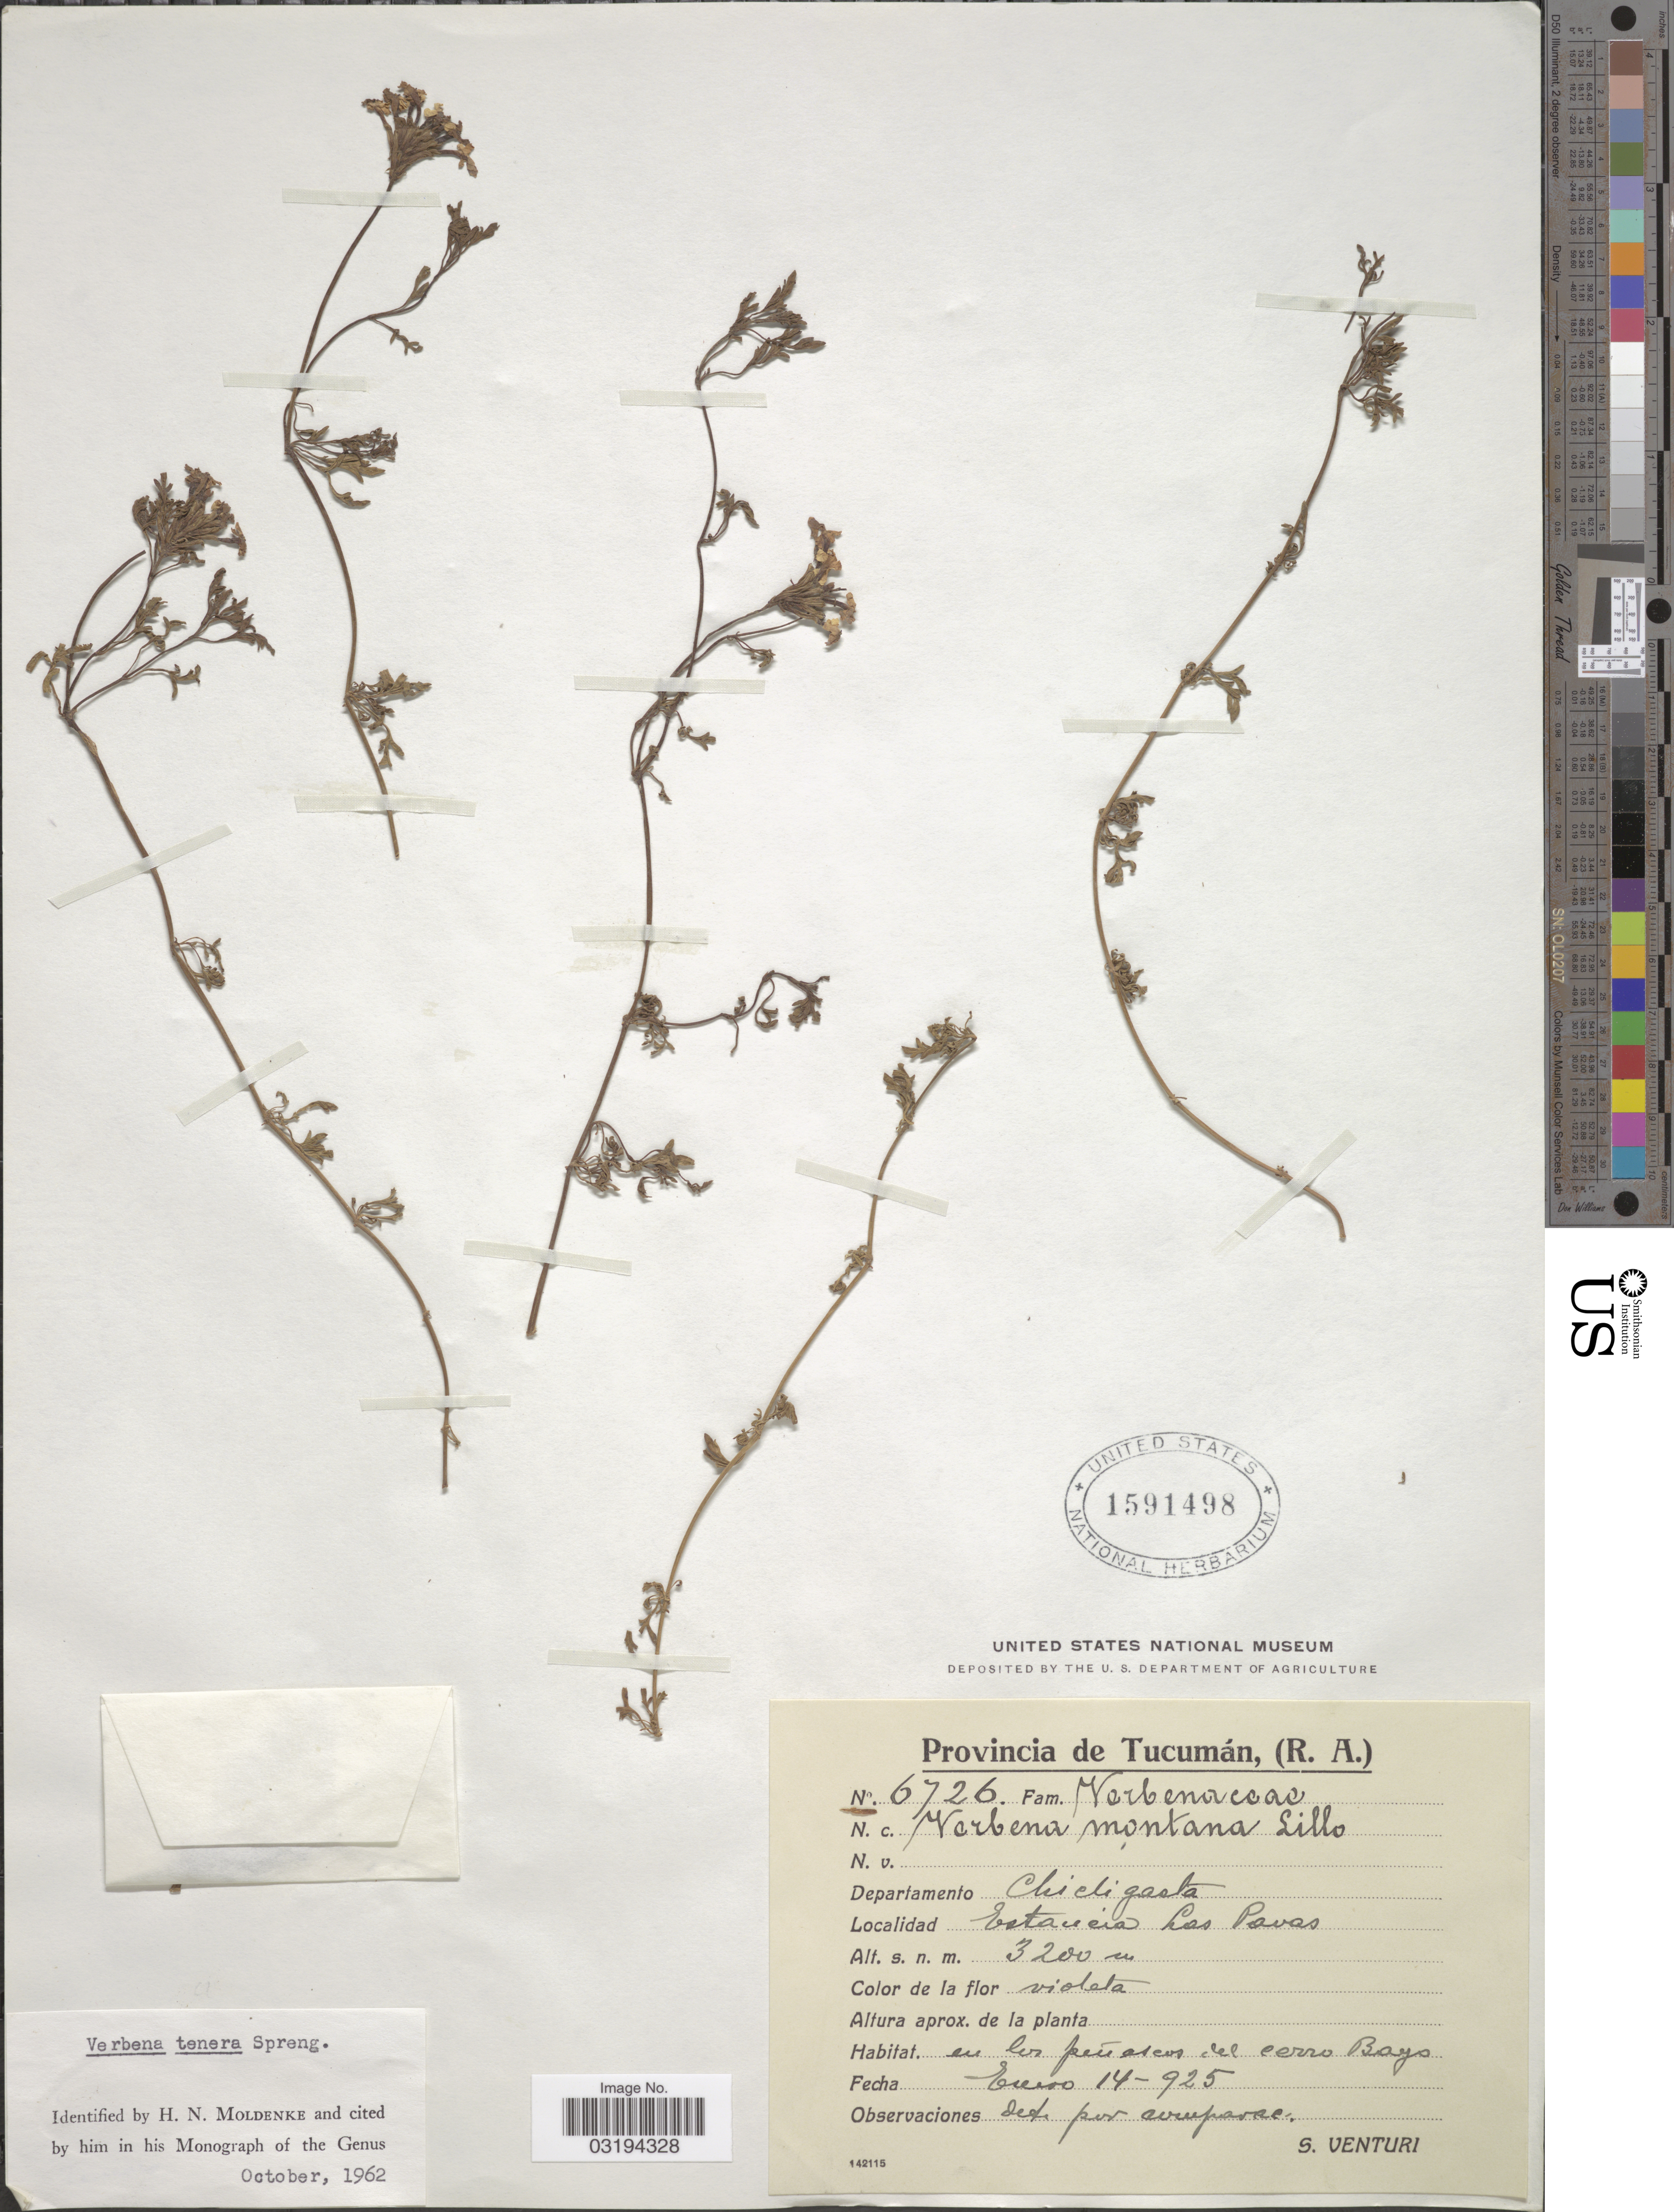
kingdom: Plantae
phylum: Tracheophyta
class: Magnoliopsida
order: Lamiales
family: Verbenaceae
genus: Verbena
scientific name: Verbena tenera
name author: Spreng.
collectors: S. Venturi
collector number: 6726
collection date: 1925-01-14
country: Argentina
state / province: Tucuman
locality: Departamento Chicligasta, Estancia Las Pavas.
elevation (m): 3200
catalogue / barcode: US 1591498